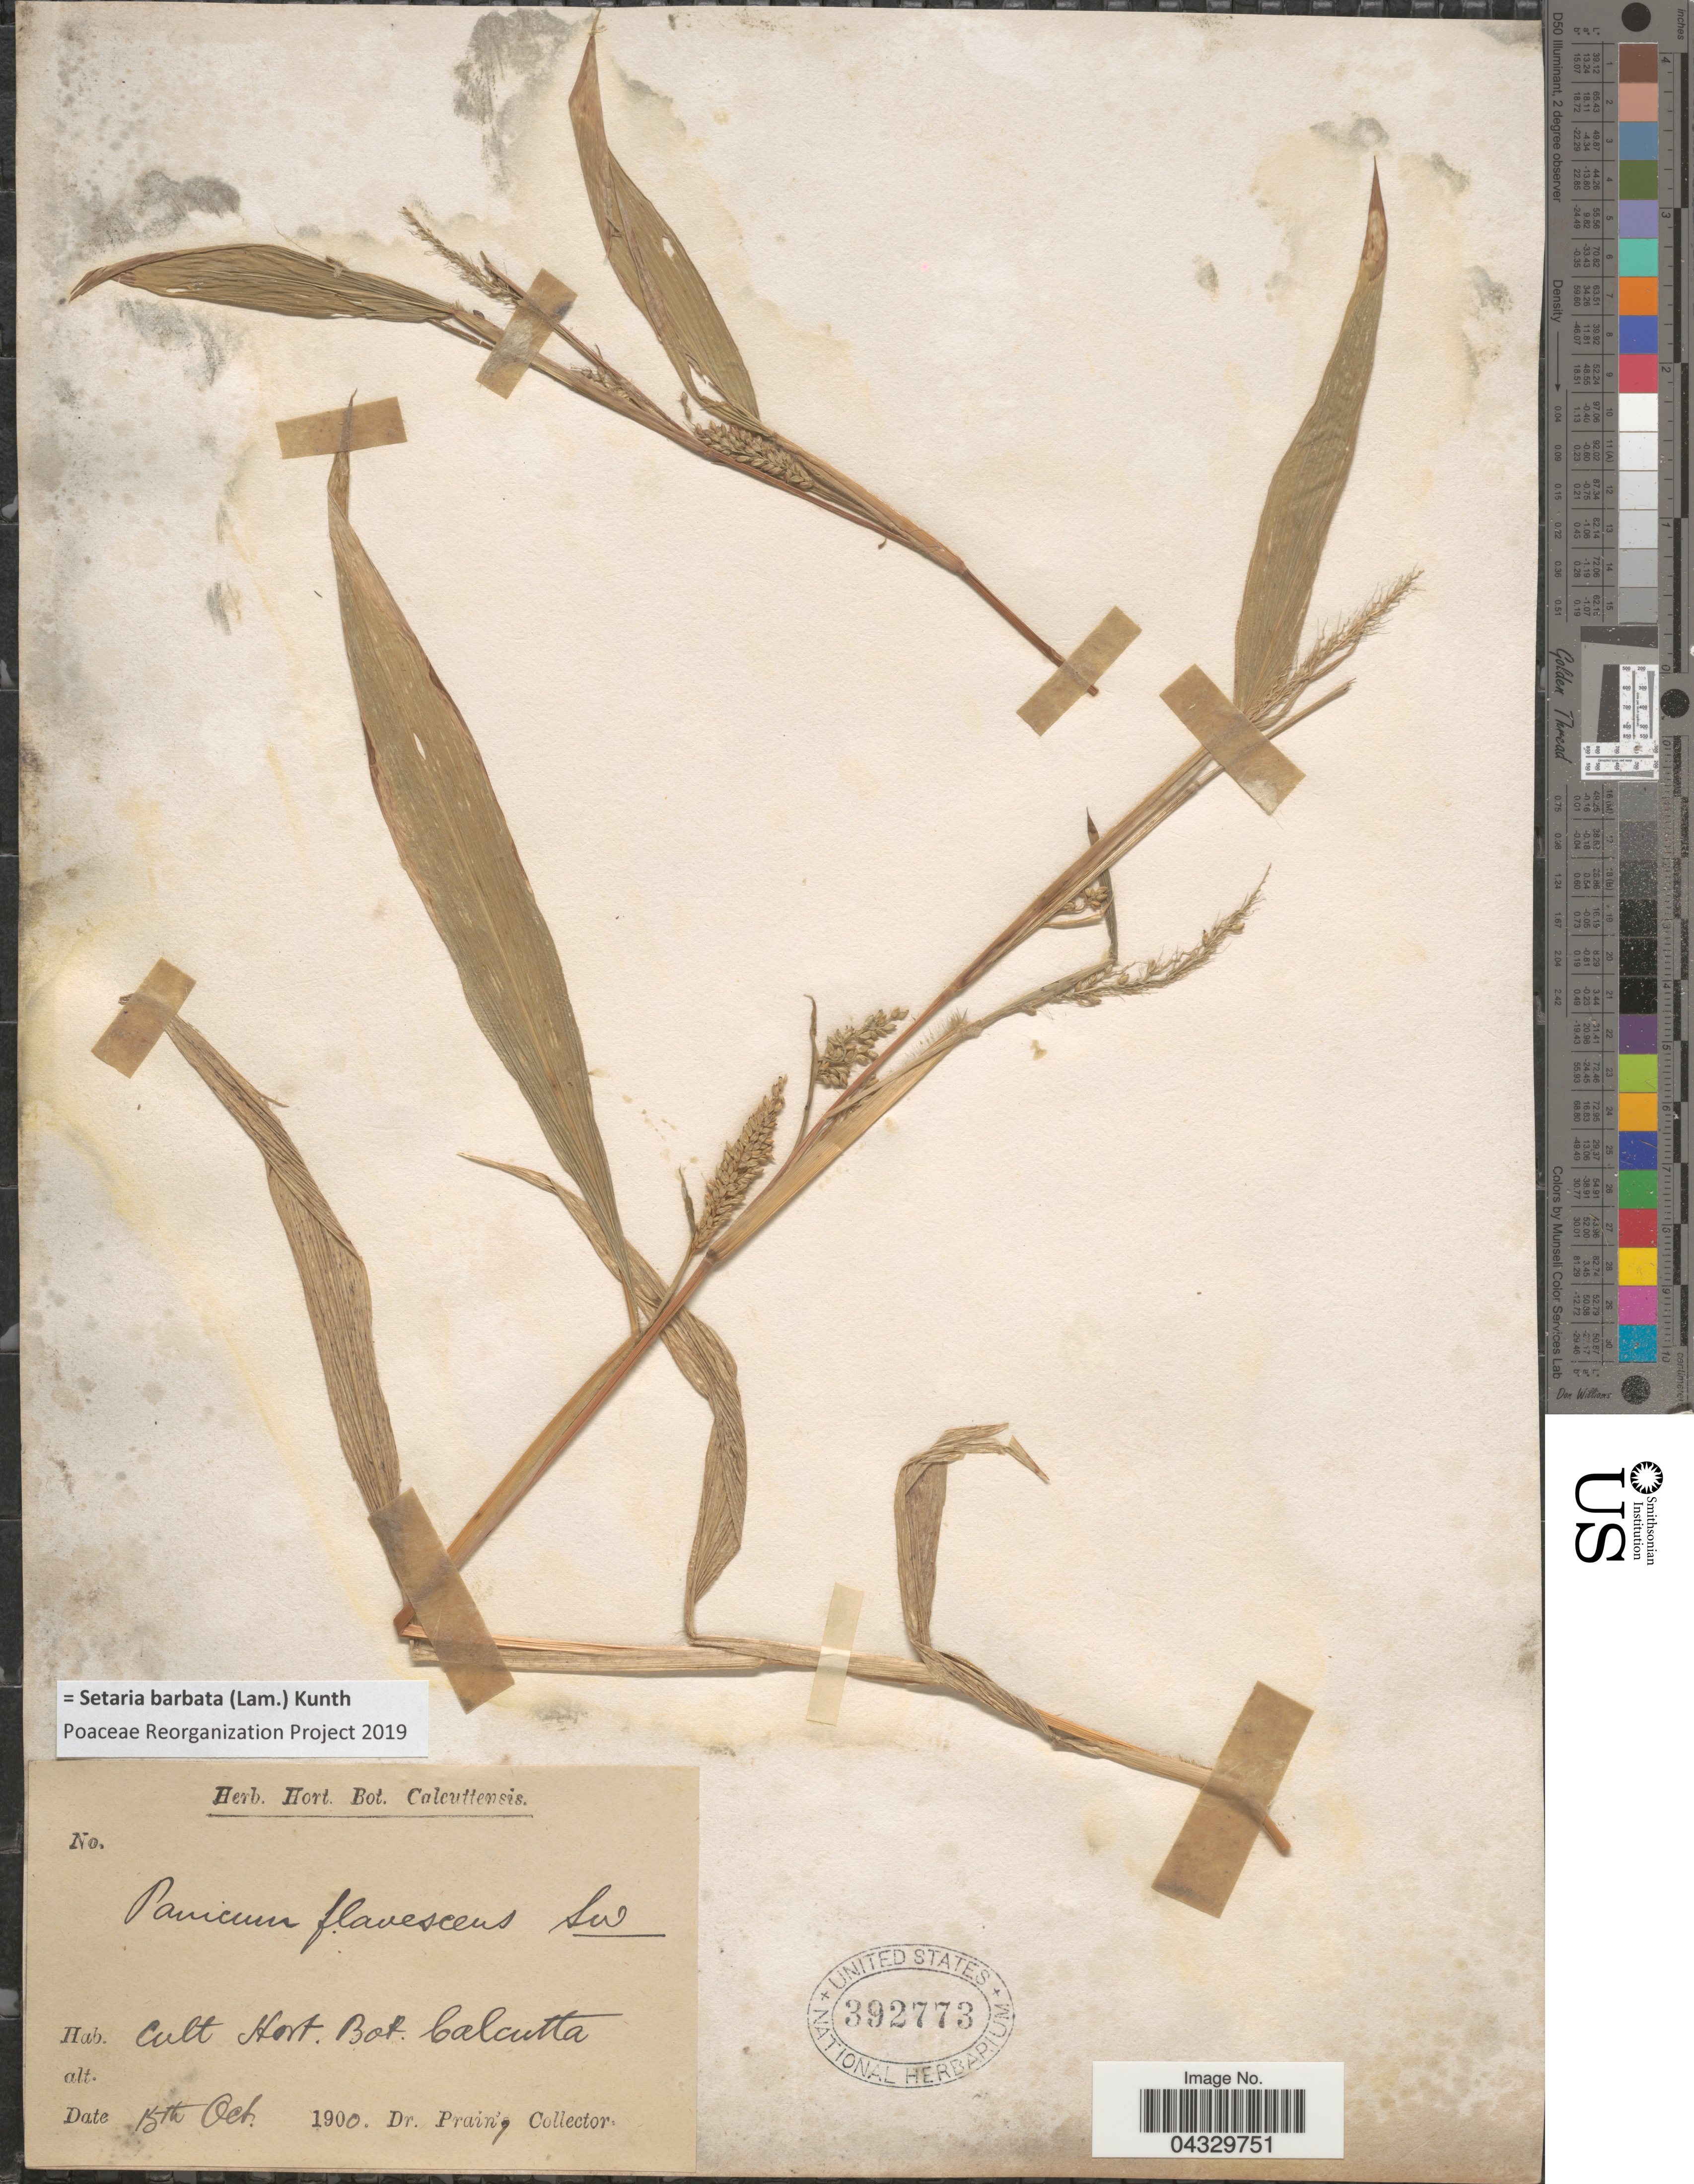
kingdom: Plantae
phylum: Tracheophyta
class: Liliopsida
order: Poales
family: Poaceae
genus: Setaria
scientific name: Setaria barbata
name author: (Lam.) Kunth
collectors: Dr. Prain's collector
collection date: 1900-10-15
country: India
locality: Hort. Bot. Calcutta.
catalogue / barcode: US 392773